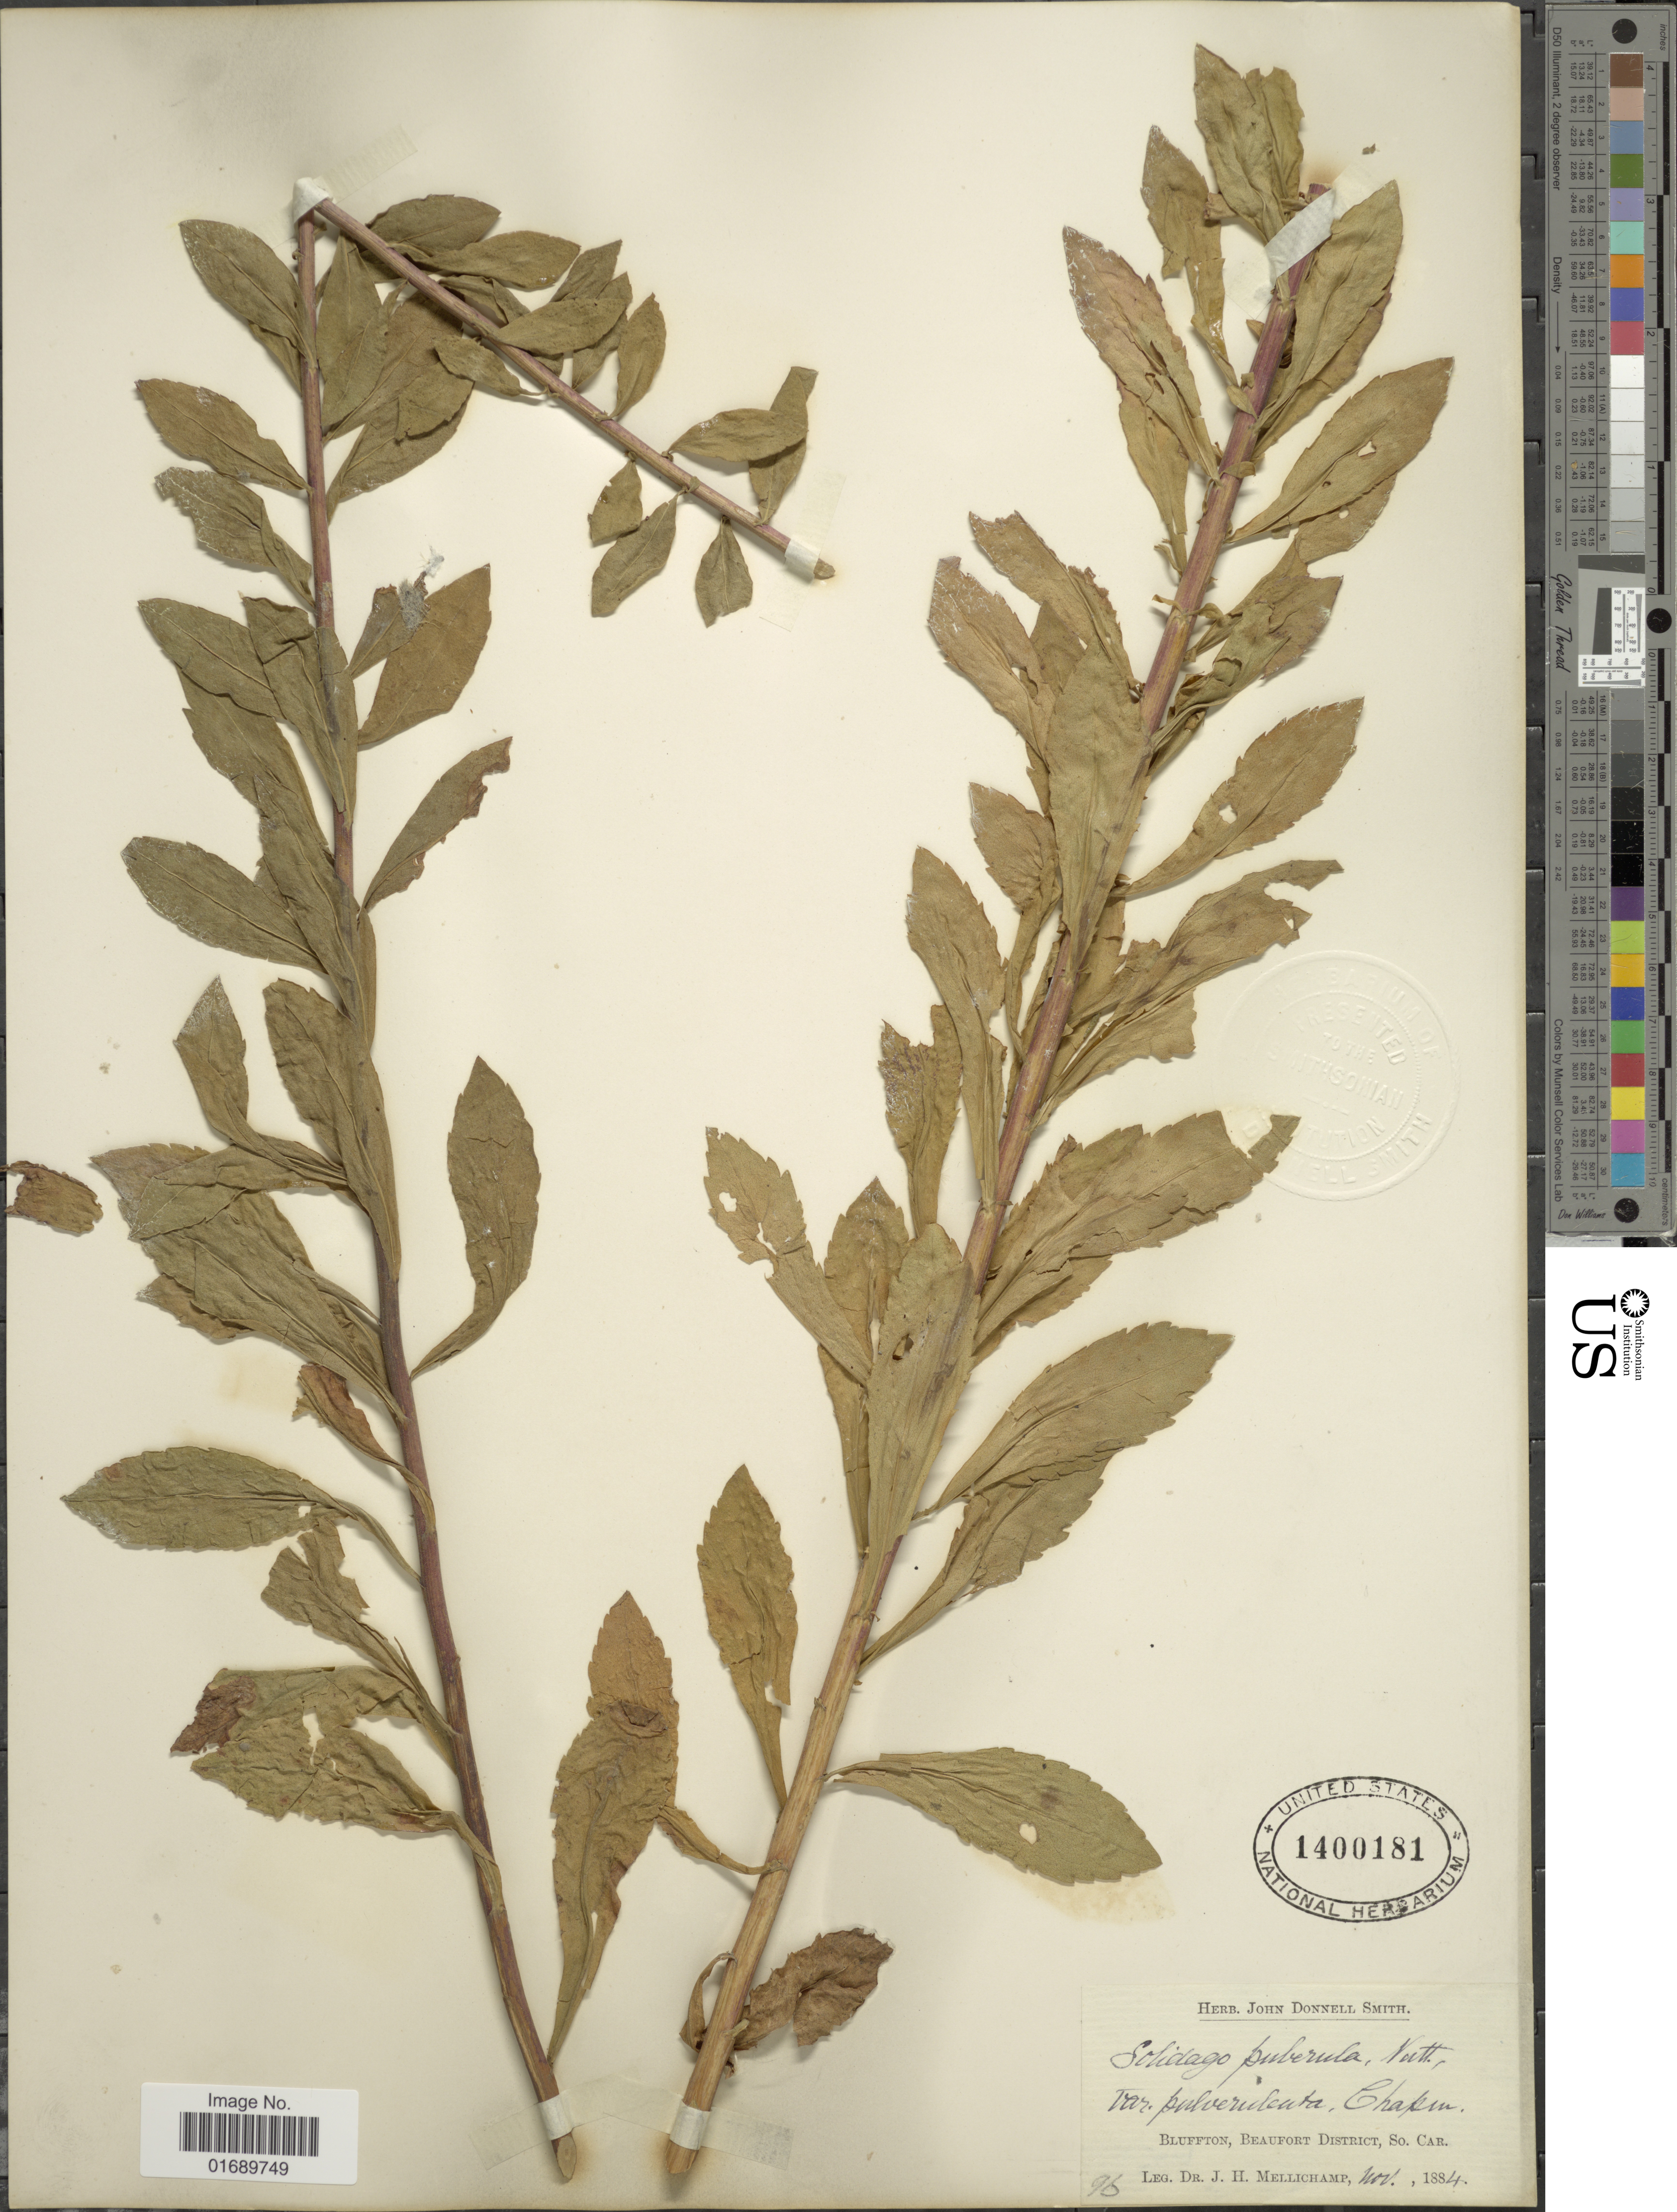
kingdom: Plantae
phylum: Tracheophyta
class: Magnoliopsida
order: Asterales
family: Asteraceae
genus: Solidago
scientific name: Solidago puberula var. pulverulenta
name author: (Nutt.) Chapman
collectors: J. H. Mellichamp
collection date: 1884-11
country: United States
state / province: South Carolina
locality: Bluffton, Beaufort District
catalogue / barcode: US 1400181